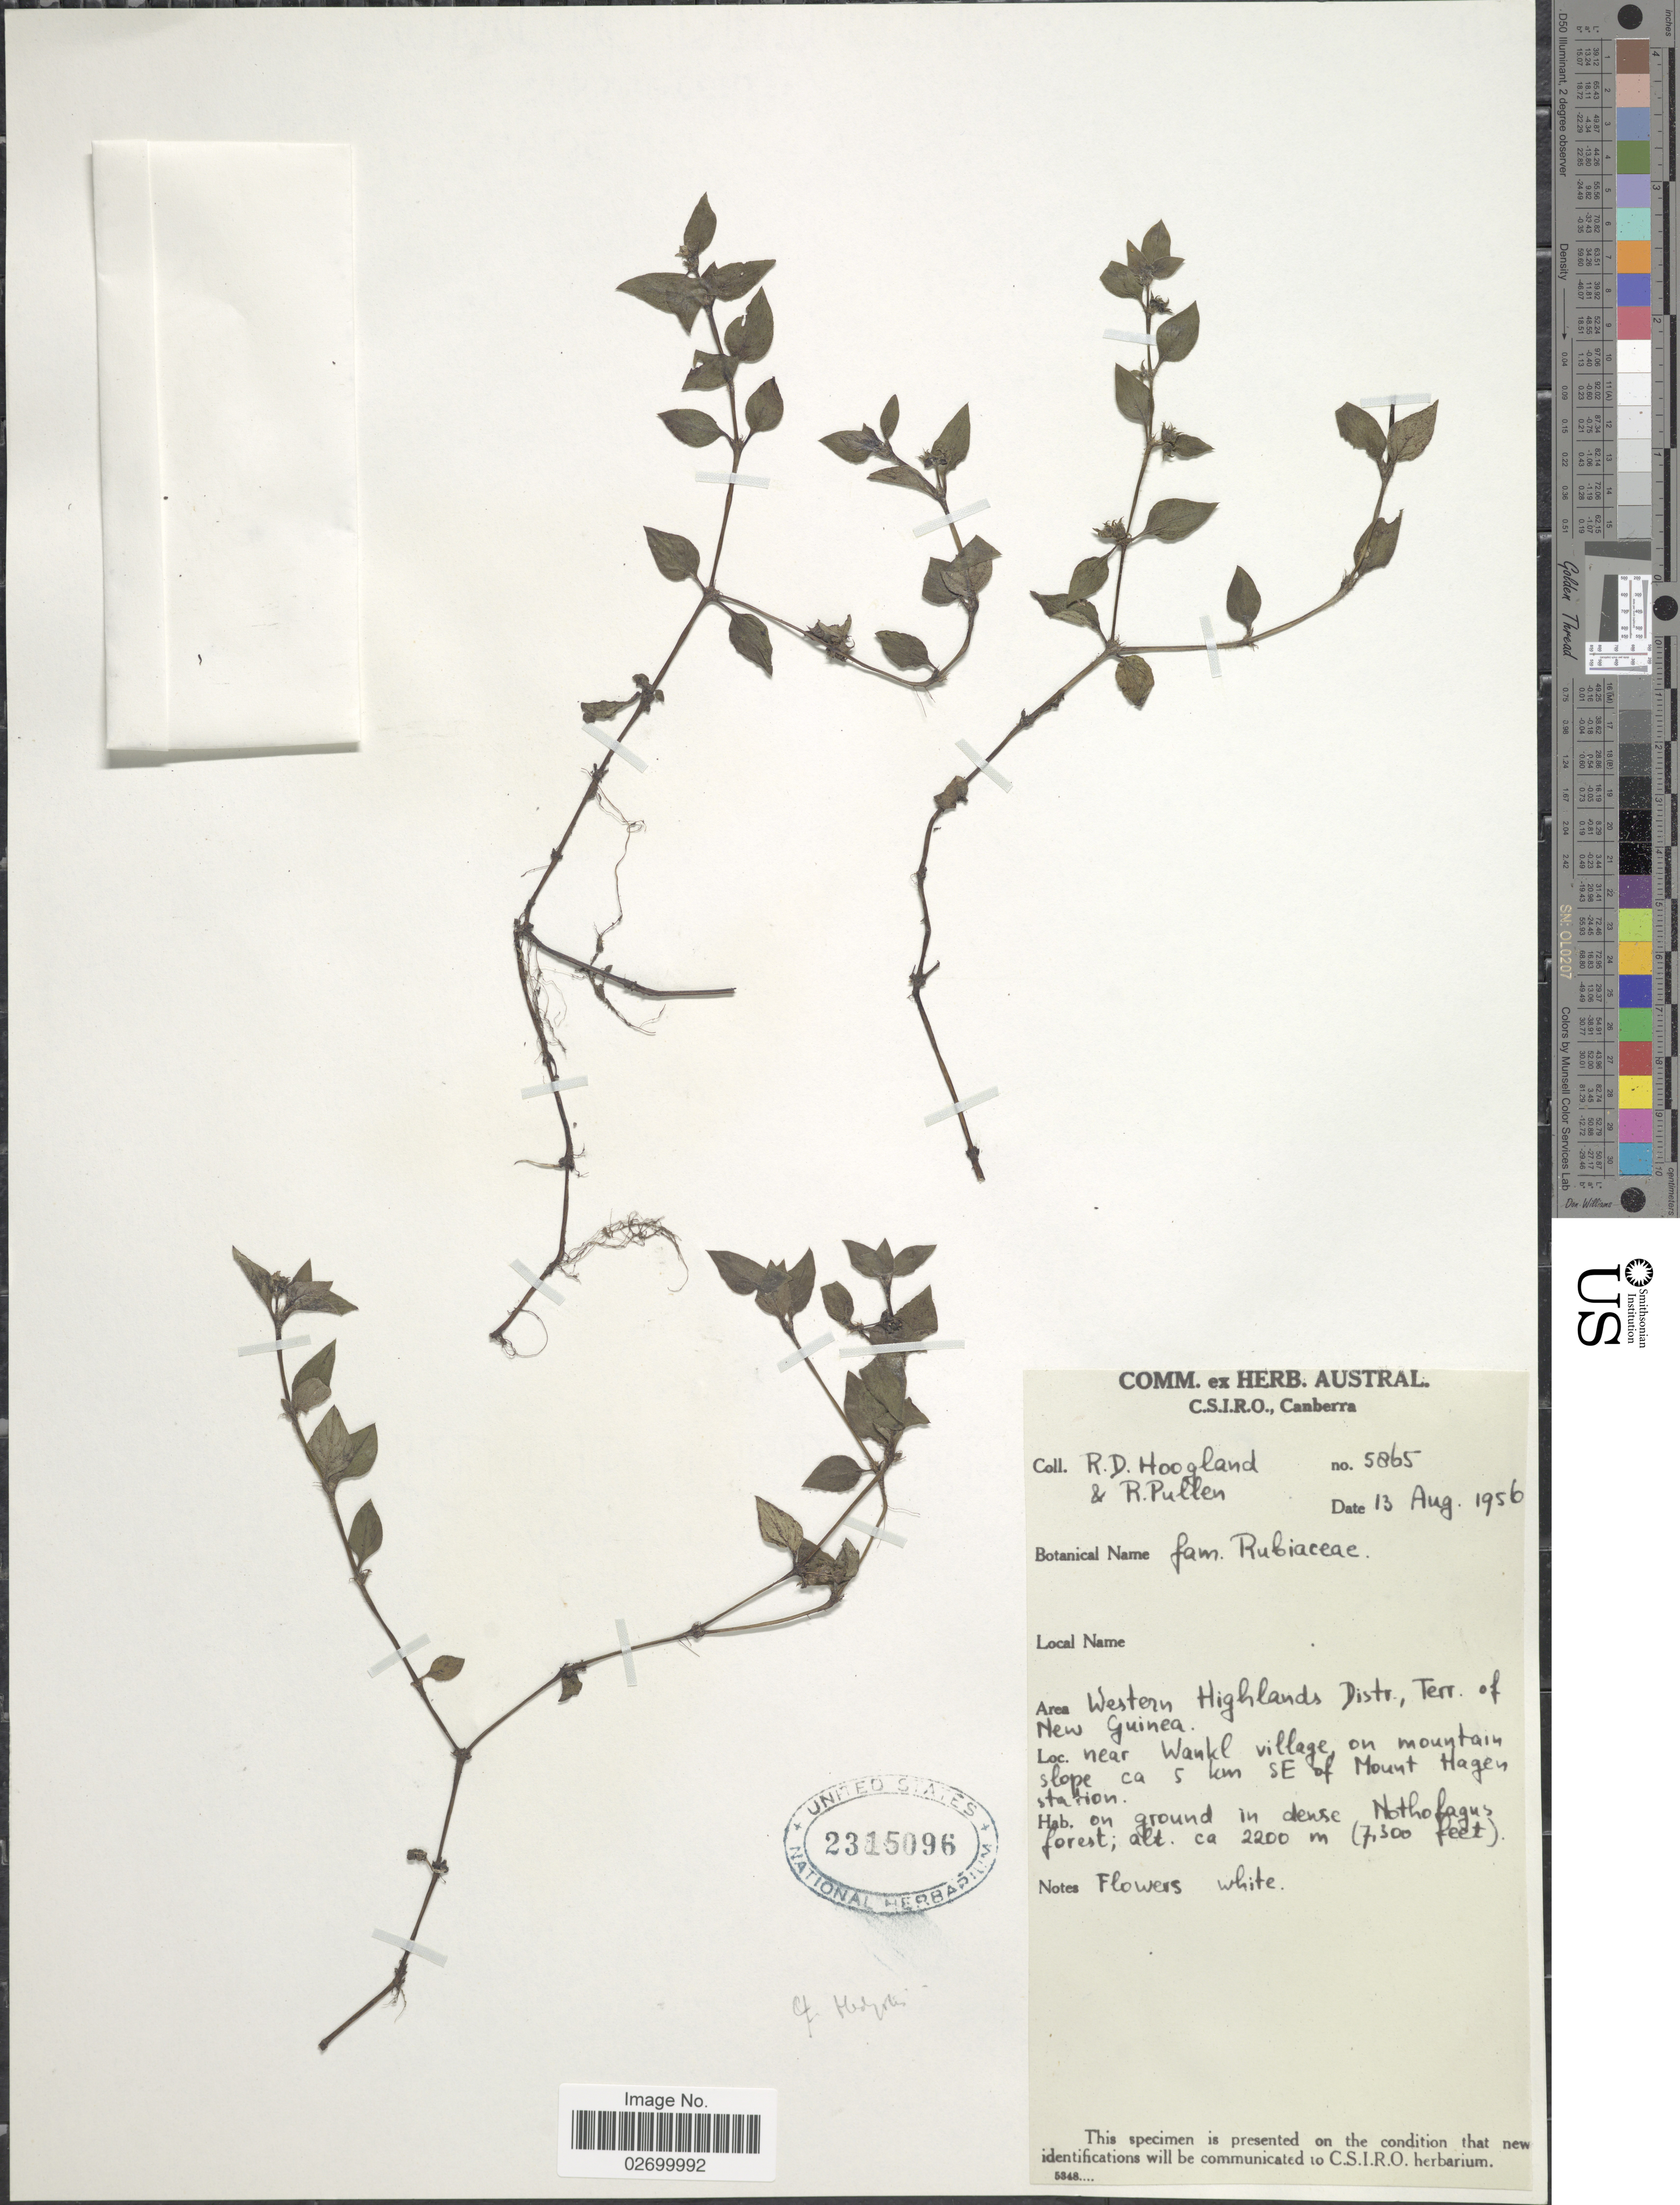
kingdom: Plantae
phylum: Tracheophyta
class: Magnoliopsida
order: Gentianales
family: Rubiaceae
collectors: R. D. Hoogland & R. Pullen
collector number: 5865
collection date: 1956-08-13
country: Papua New Guinea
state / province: Western Highlands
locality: Distr. Terr. of New Guinea. Near Wankl village on mountain slope ca 5 km Se of Mount Hagen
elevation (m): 2225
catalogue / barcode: US 2315096